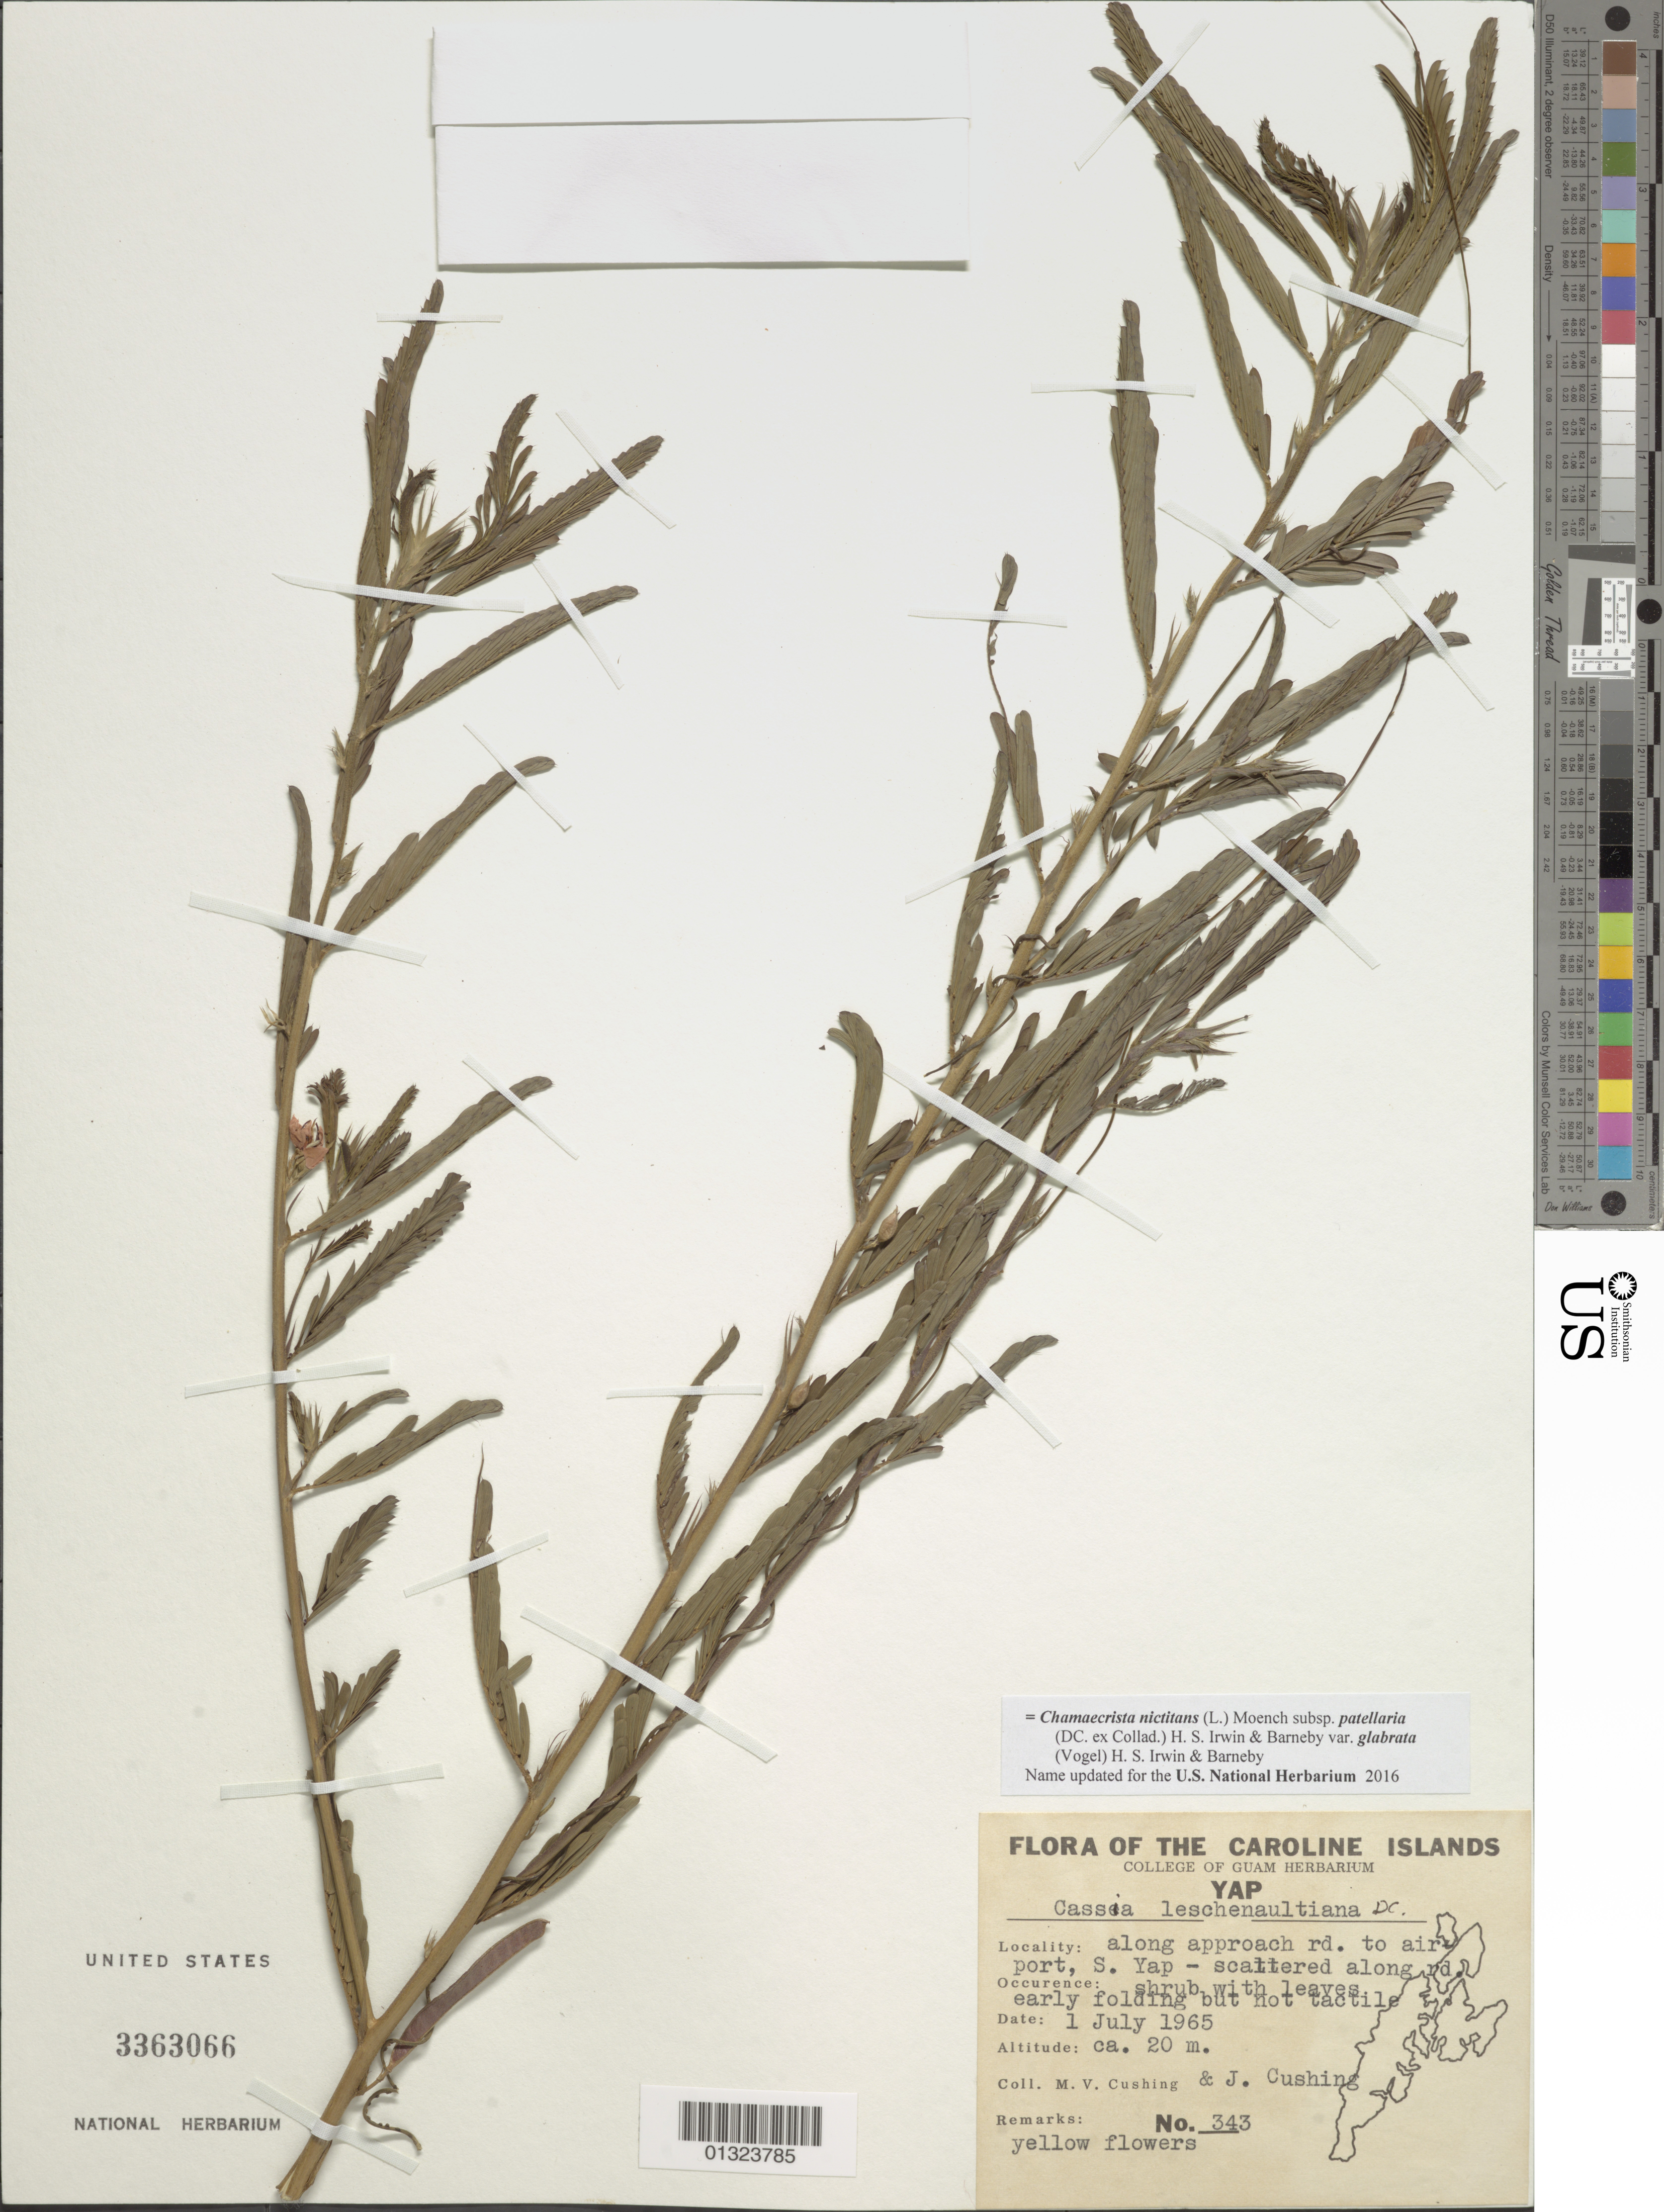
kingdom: Plantae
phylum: Tracheophyta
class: Magnoliopsida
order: Fabales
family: Fabaceae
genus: Chamaecrista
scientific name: Chamaecrista nictitans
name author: (L.) Moench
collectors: M. V. Cushing & J. Cushing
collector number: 343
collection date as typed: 01 Jul 1965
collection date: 1965-07-01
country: Micronesia, Federated States of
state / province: Yap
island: Yap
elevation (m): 20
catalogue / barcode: US 3363066